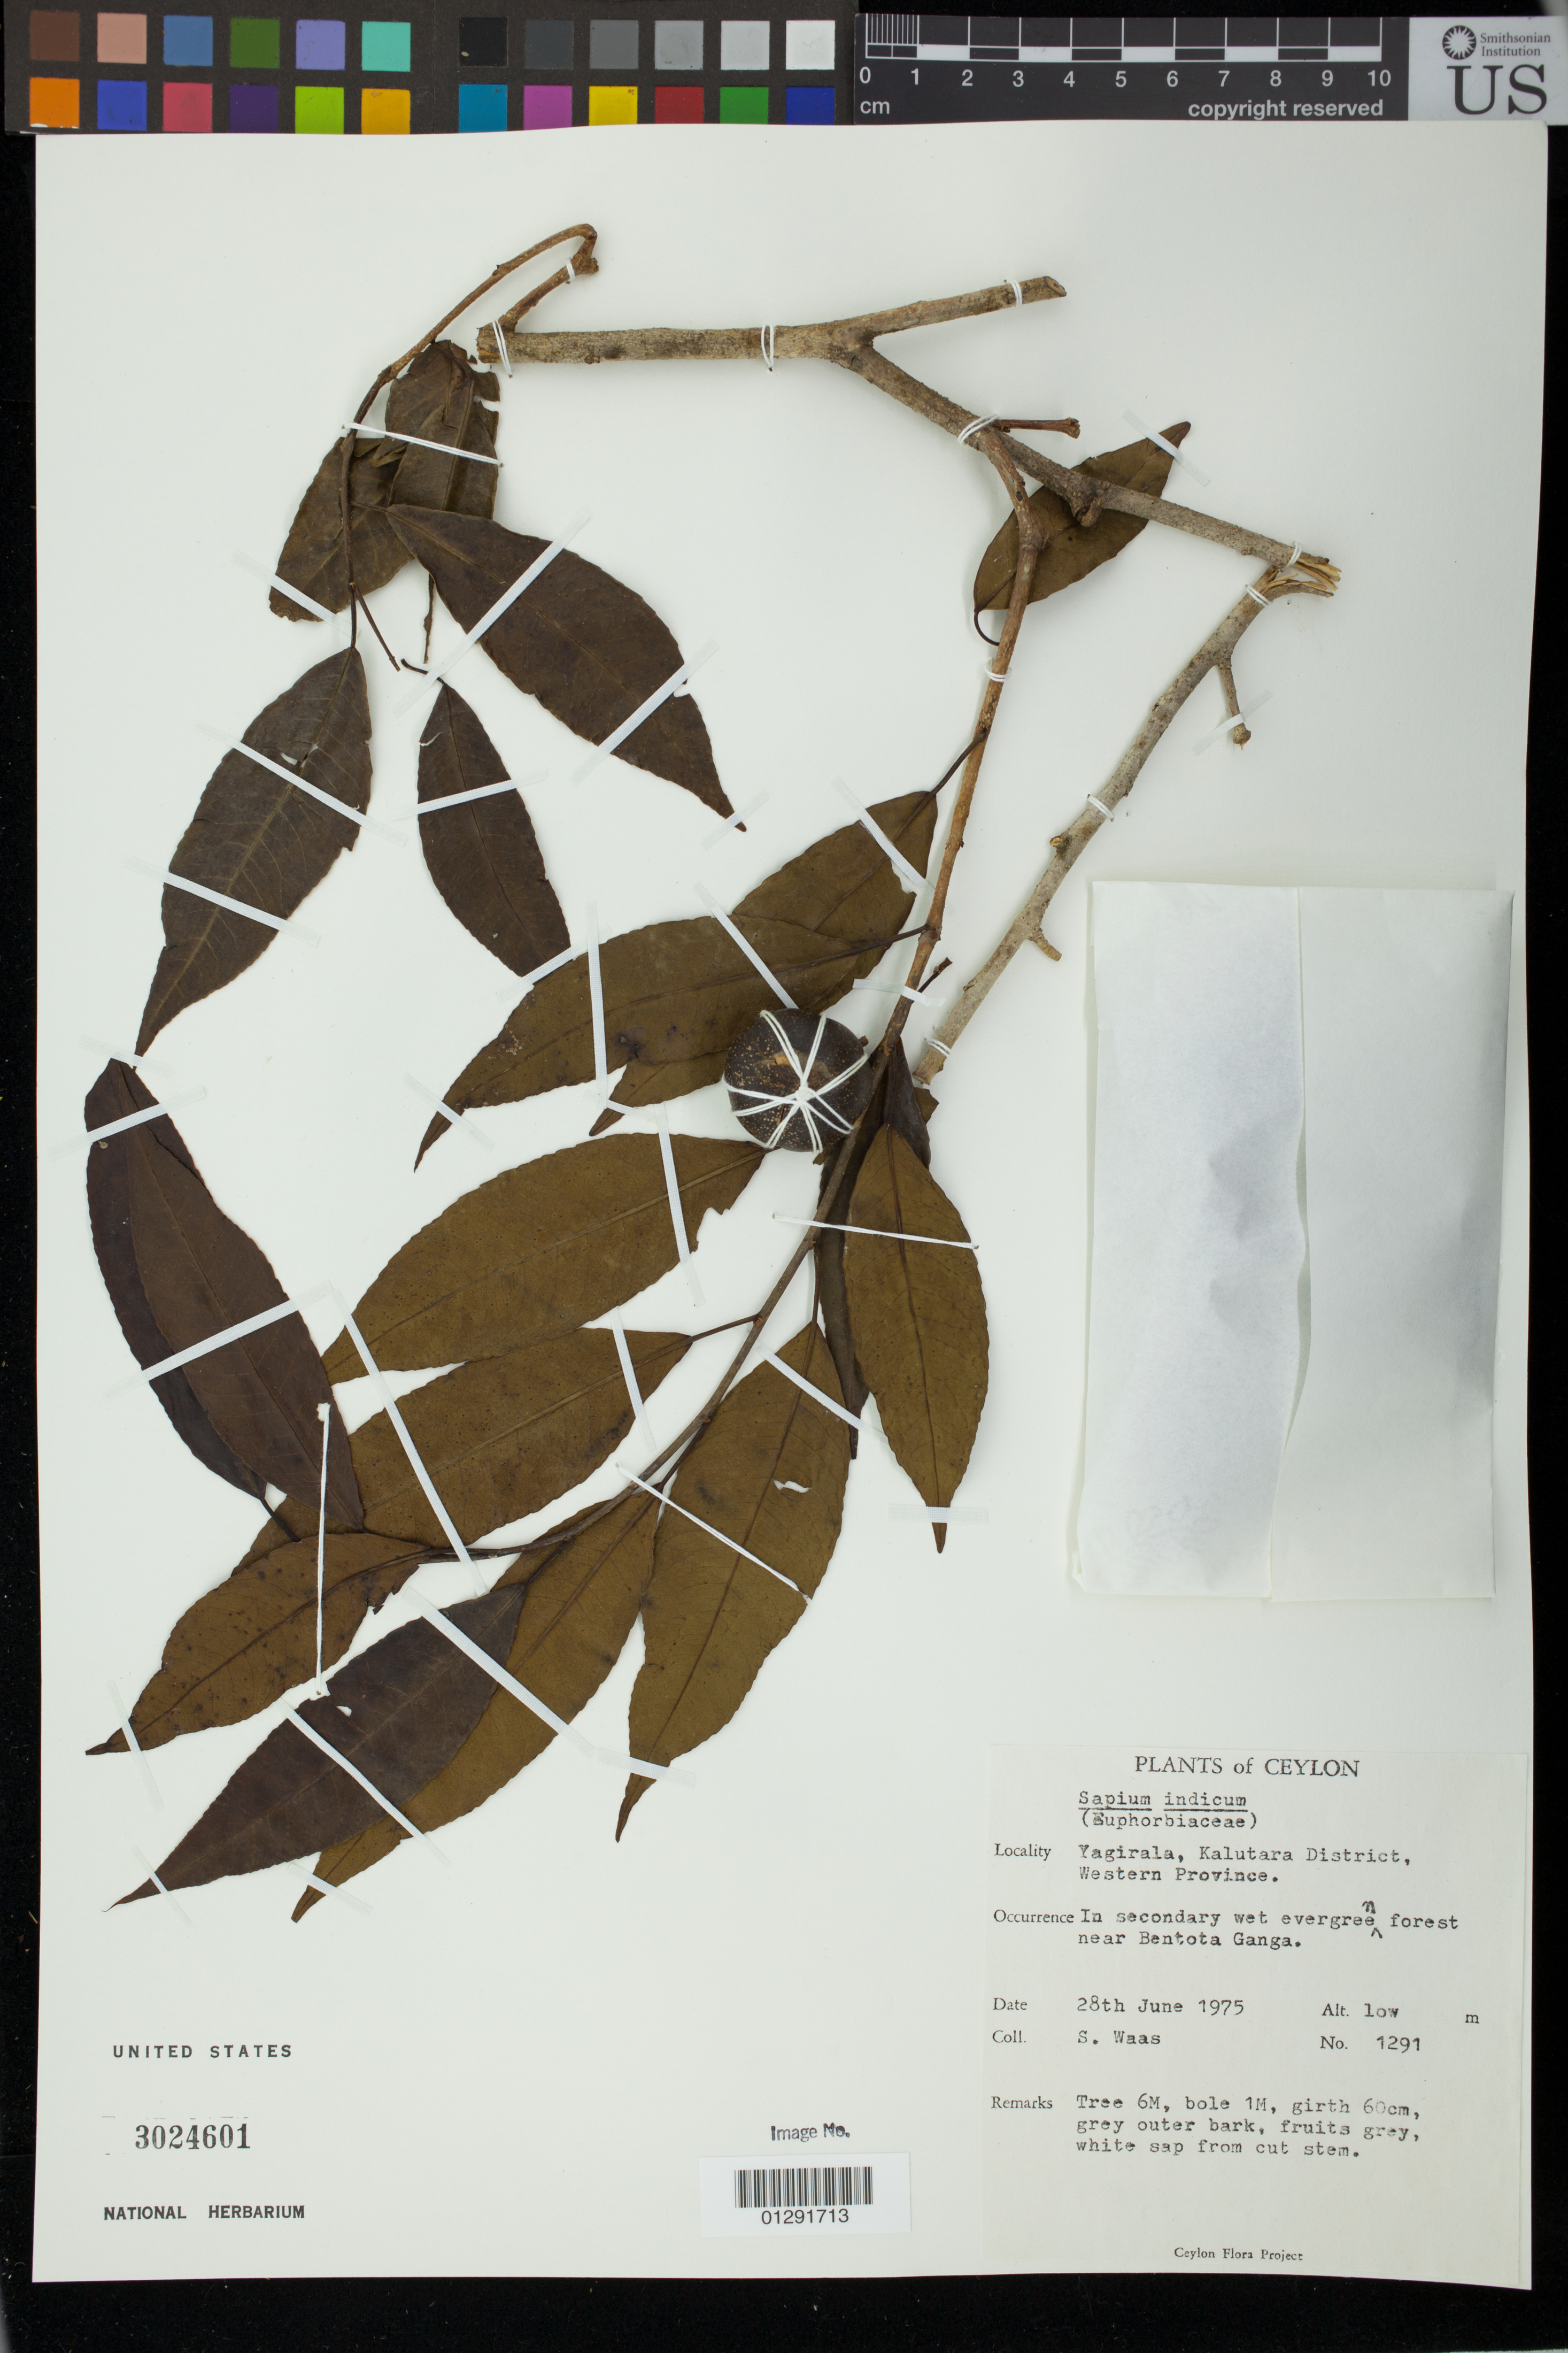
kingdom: Plantae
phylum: Tracheophyta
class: Magnoliopsida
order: Malpighiales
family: Euphorbiaceae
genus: Sapium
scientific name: Sapium indicum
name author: Willd.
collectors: S. Waas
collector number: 1291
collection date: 1975-06-28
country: Sri Lanka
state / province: Western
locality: Yagirala, Kalutara District, Western Province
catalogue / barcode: US 3024601